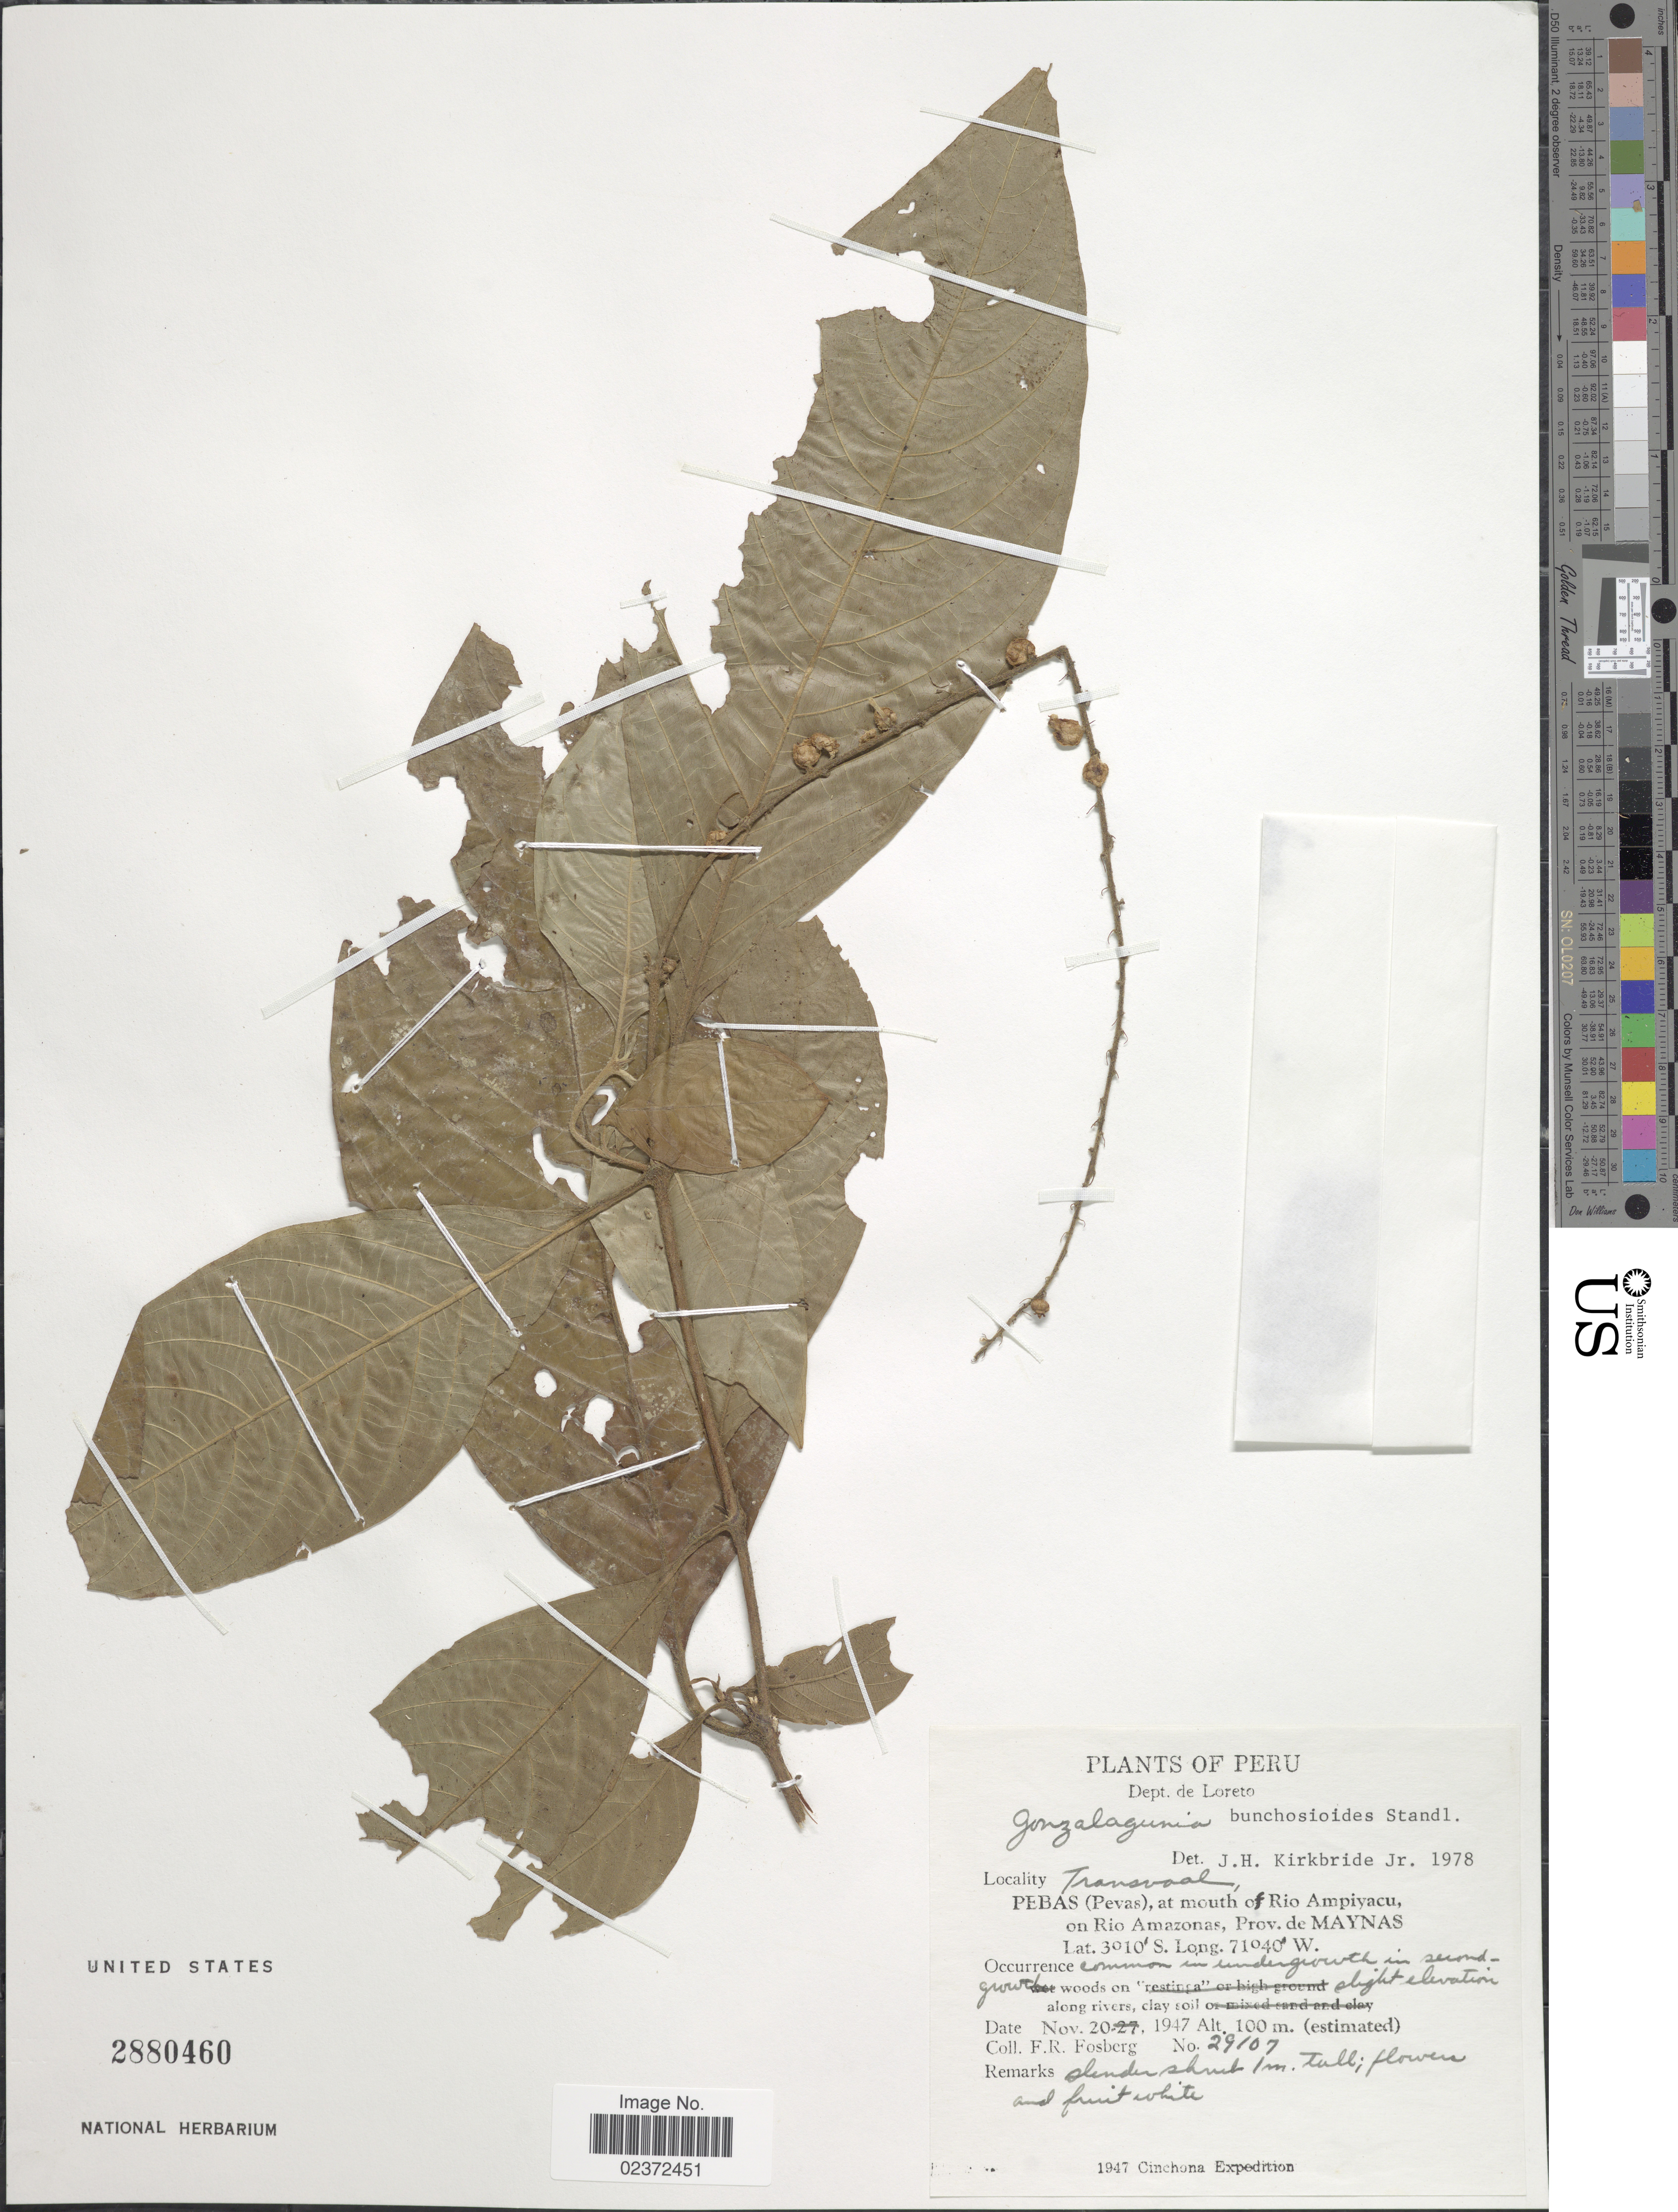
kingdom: Plantae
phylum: Tracheophyta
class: Magnoliopsida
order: Gentianales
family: Rubiaceae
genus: Gonzalagunia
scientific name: Gonzalagunia bunchosioides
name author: Standl.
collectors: F. R. Fosberg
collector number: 29107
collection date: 1947-11-20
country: Peru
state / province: Loreto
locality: Transvaal, Pebas (Pevas), at mouth of Rio Ampiyacu, on Rio Amazonas, Prov. de Maynas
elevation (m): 100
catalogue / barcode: US 2880460